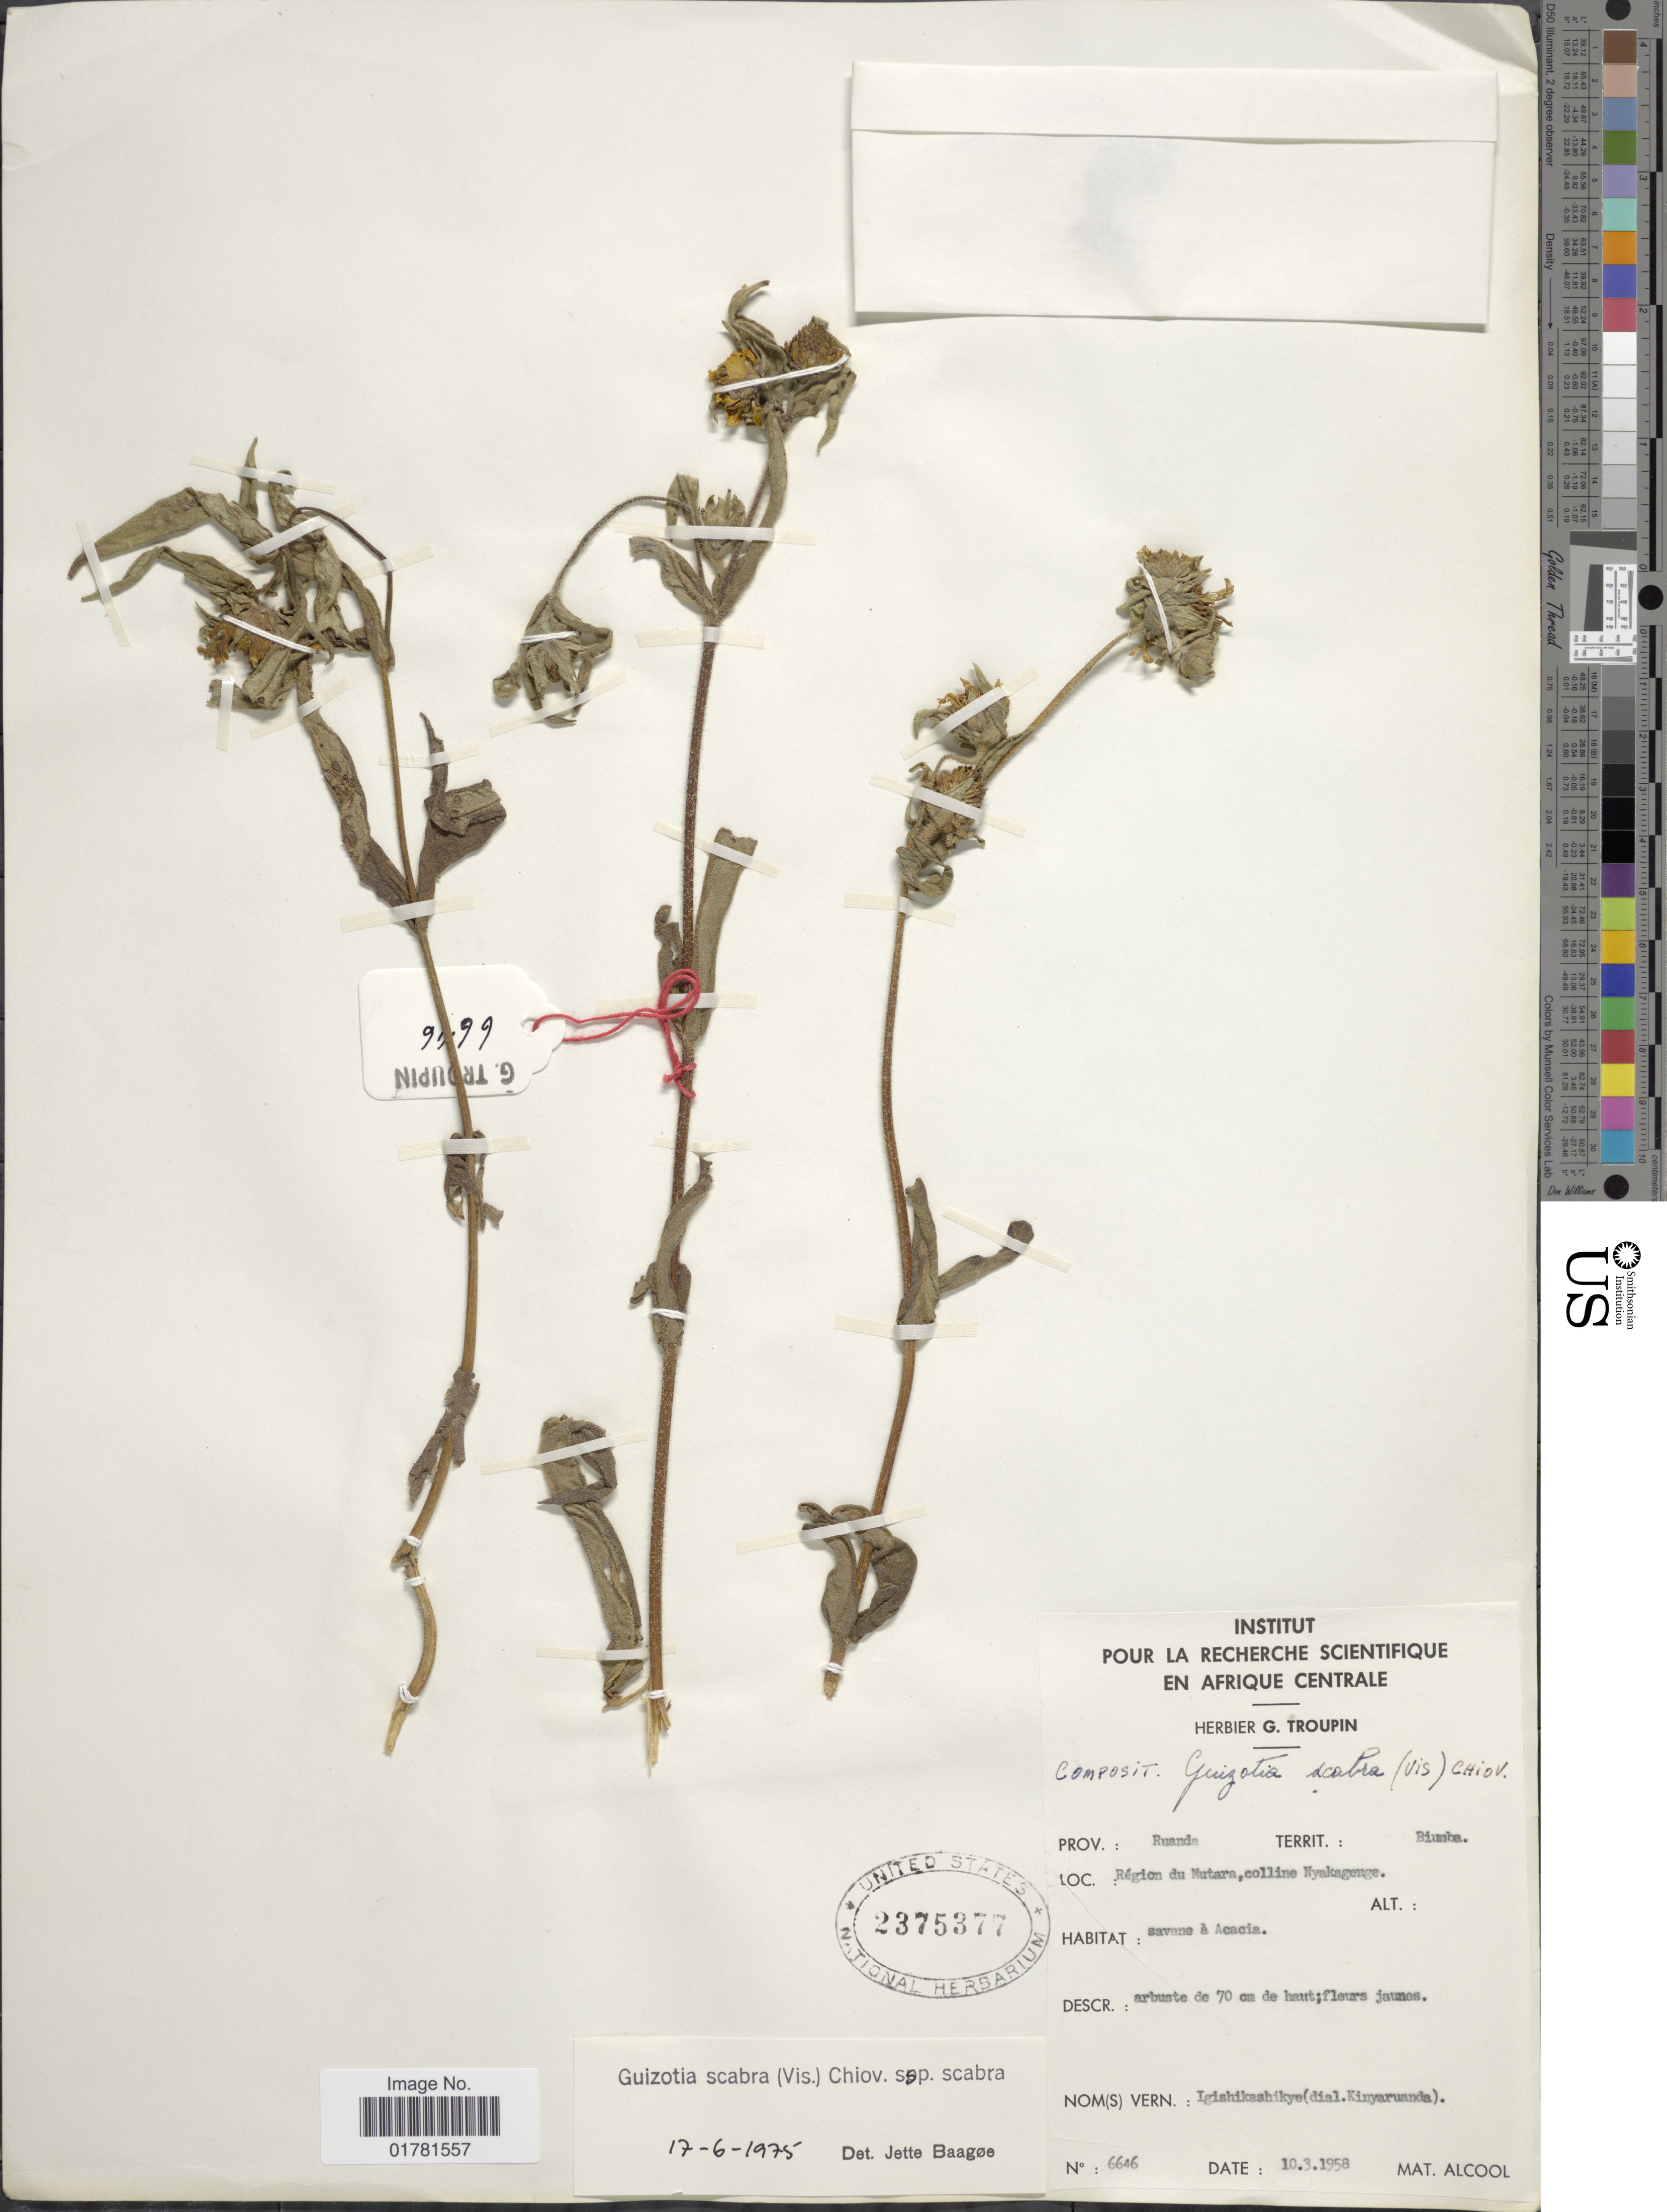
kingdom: Plantae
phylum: Tracheophyta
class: Magnoliopsida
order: Asterales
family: Asteraceae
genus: Guizotia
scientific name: Guizotia scabra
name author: Chiov.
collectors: ex herb. G. Troupin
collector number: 6646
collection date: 1958-03-10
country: Rwanda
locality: Prov: Ruanda, Territ: Biumba, région du Mutara, colline Nyakagenge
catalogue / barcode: US 2375377